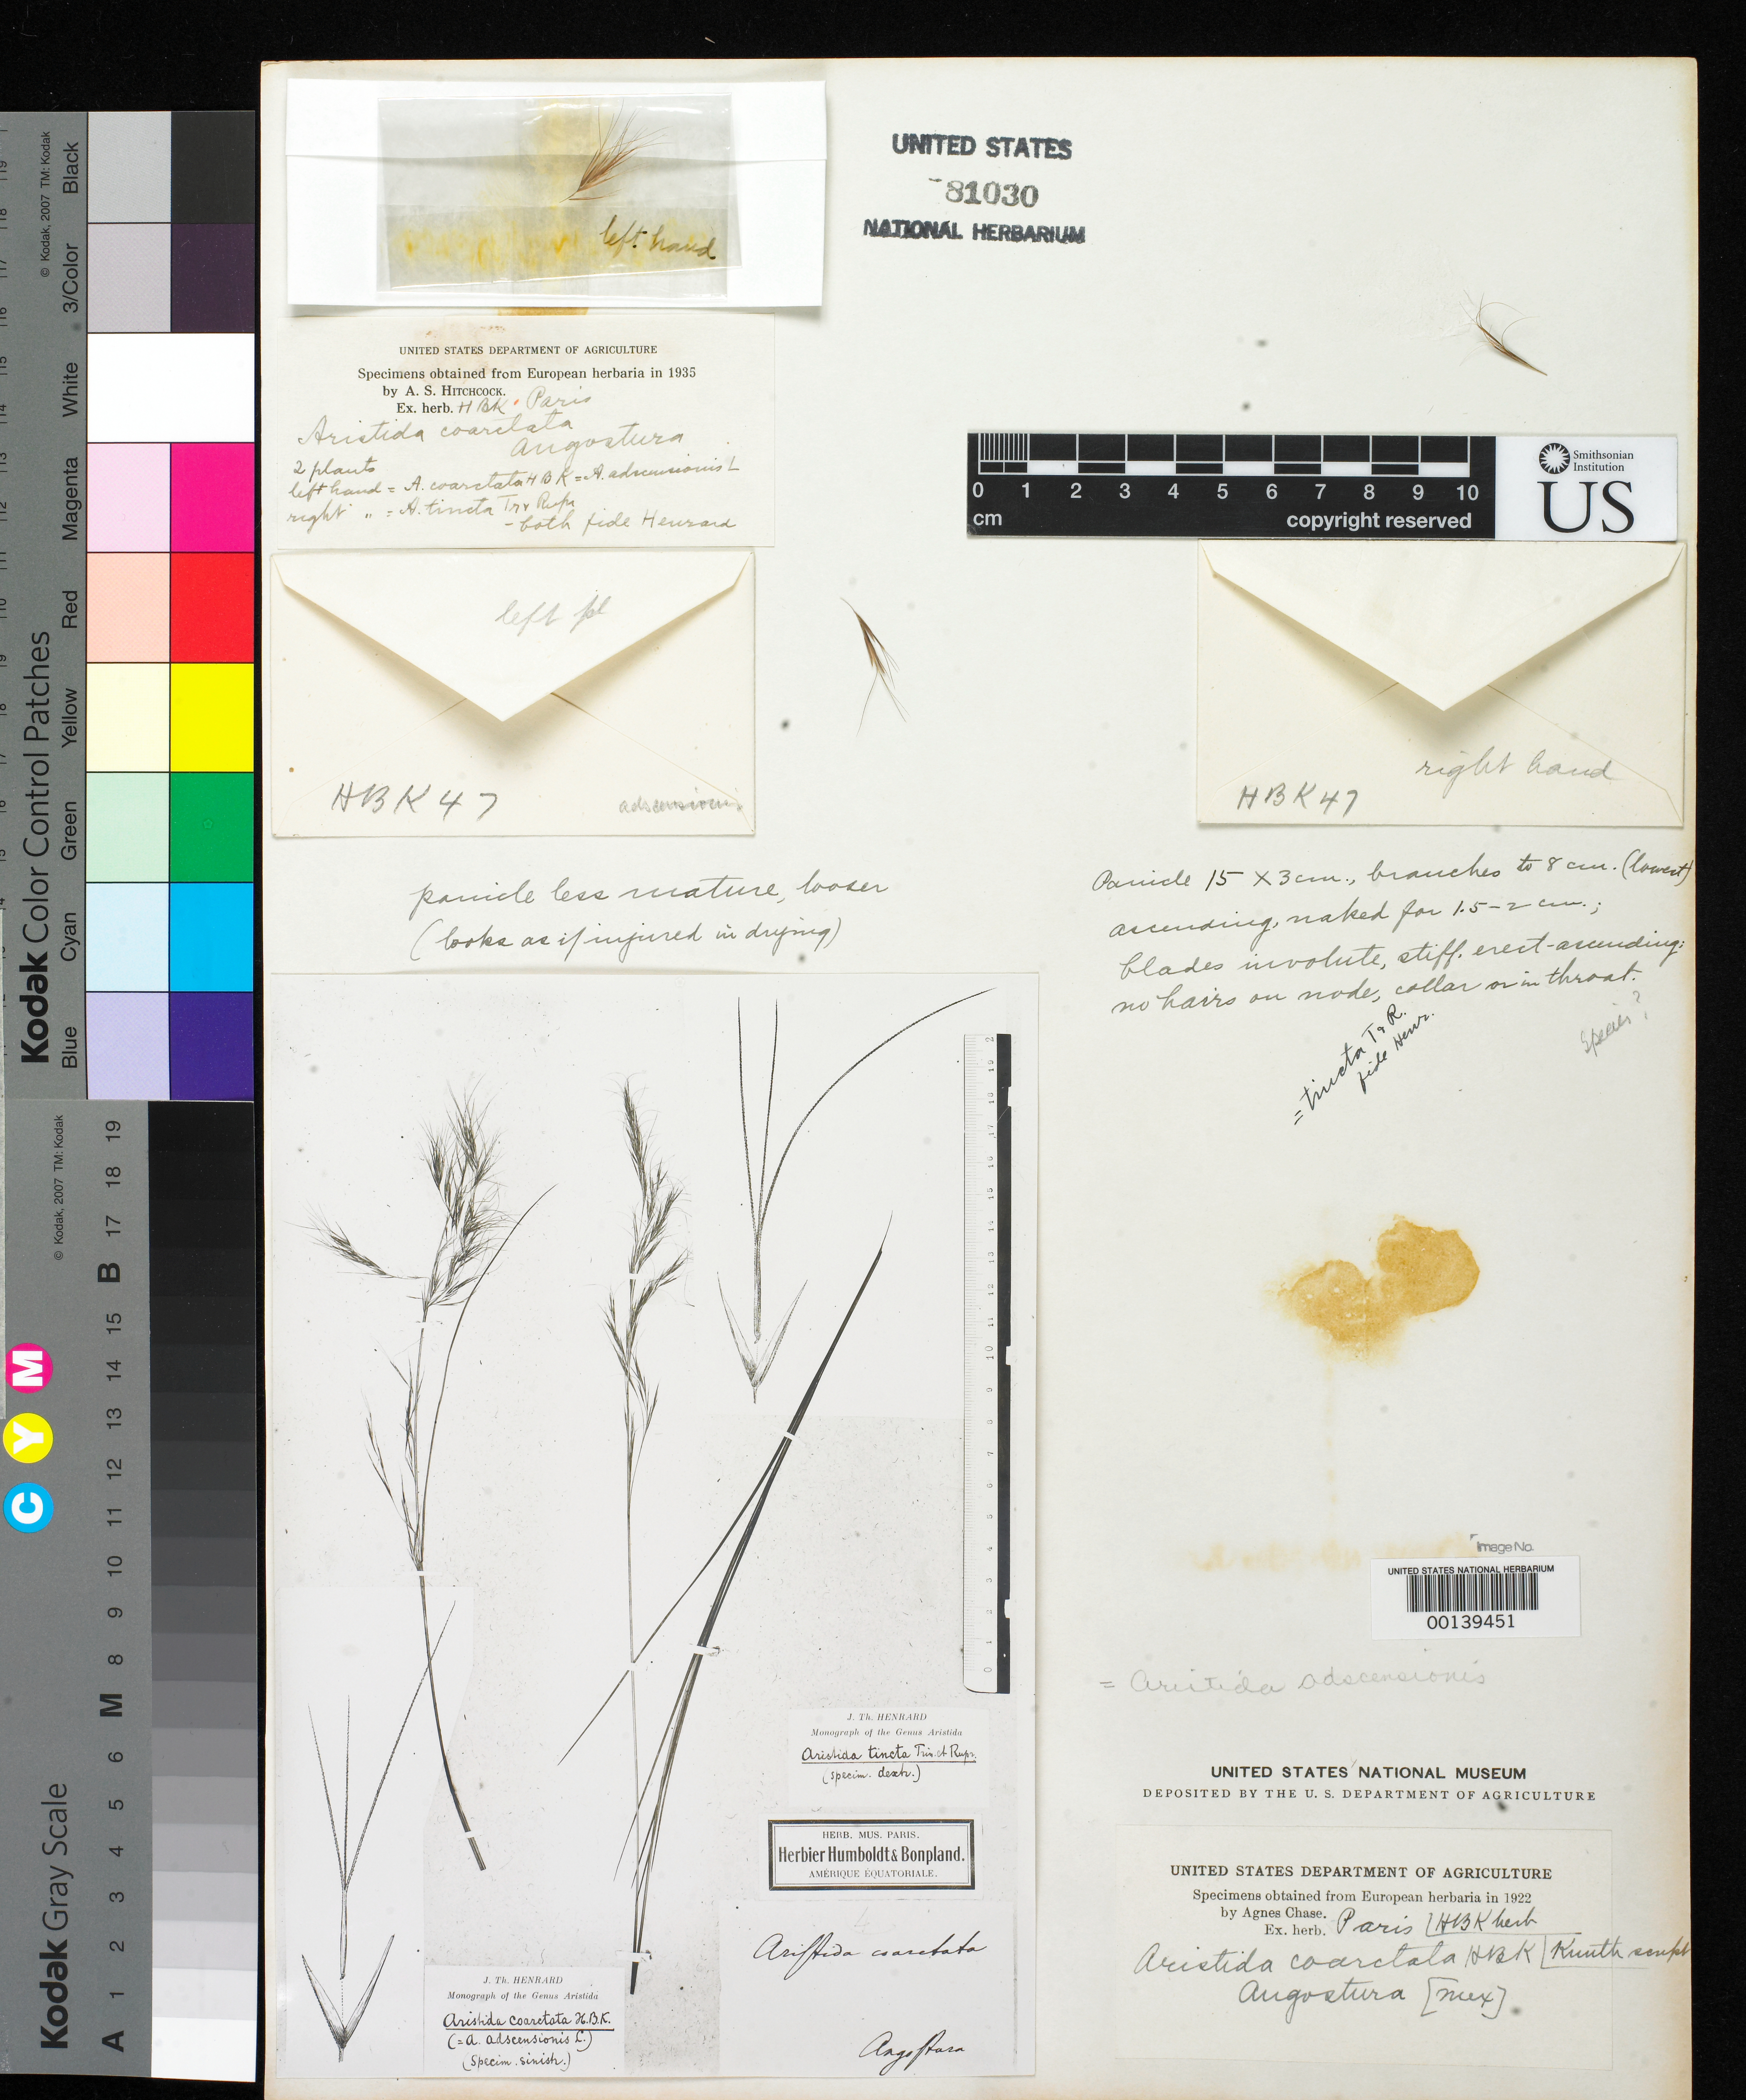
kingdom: Plantae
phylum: Tracheophyta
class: Liliopsida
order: Poales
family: Poaceae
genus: Aristida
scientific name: Aristida coarctata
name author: Kunth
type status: Type Fragment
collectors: F. W. Humboldt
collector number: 47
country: Mexico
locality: Between Burras and Guanaxuato; alt. 1060 hexap.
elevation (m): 323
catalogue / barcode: US 81030